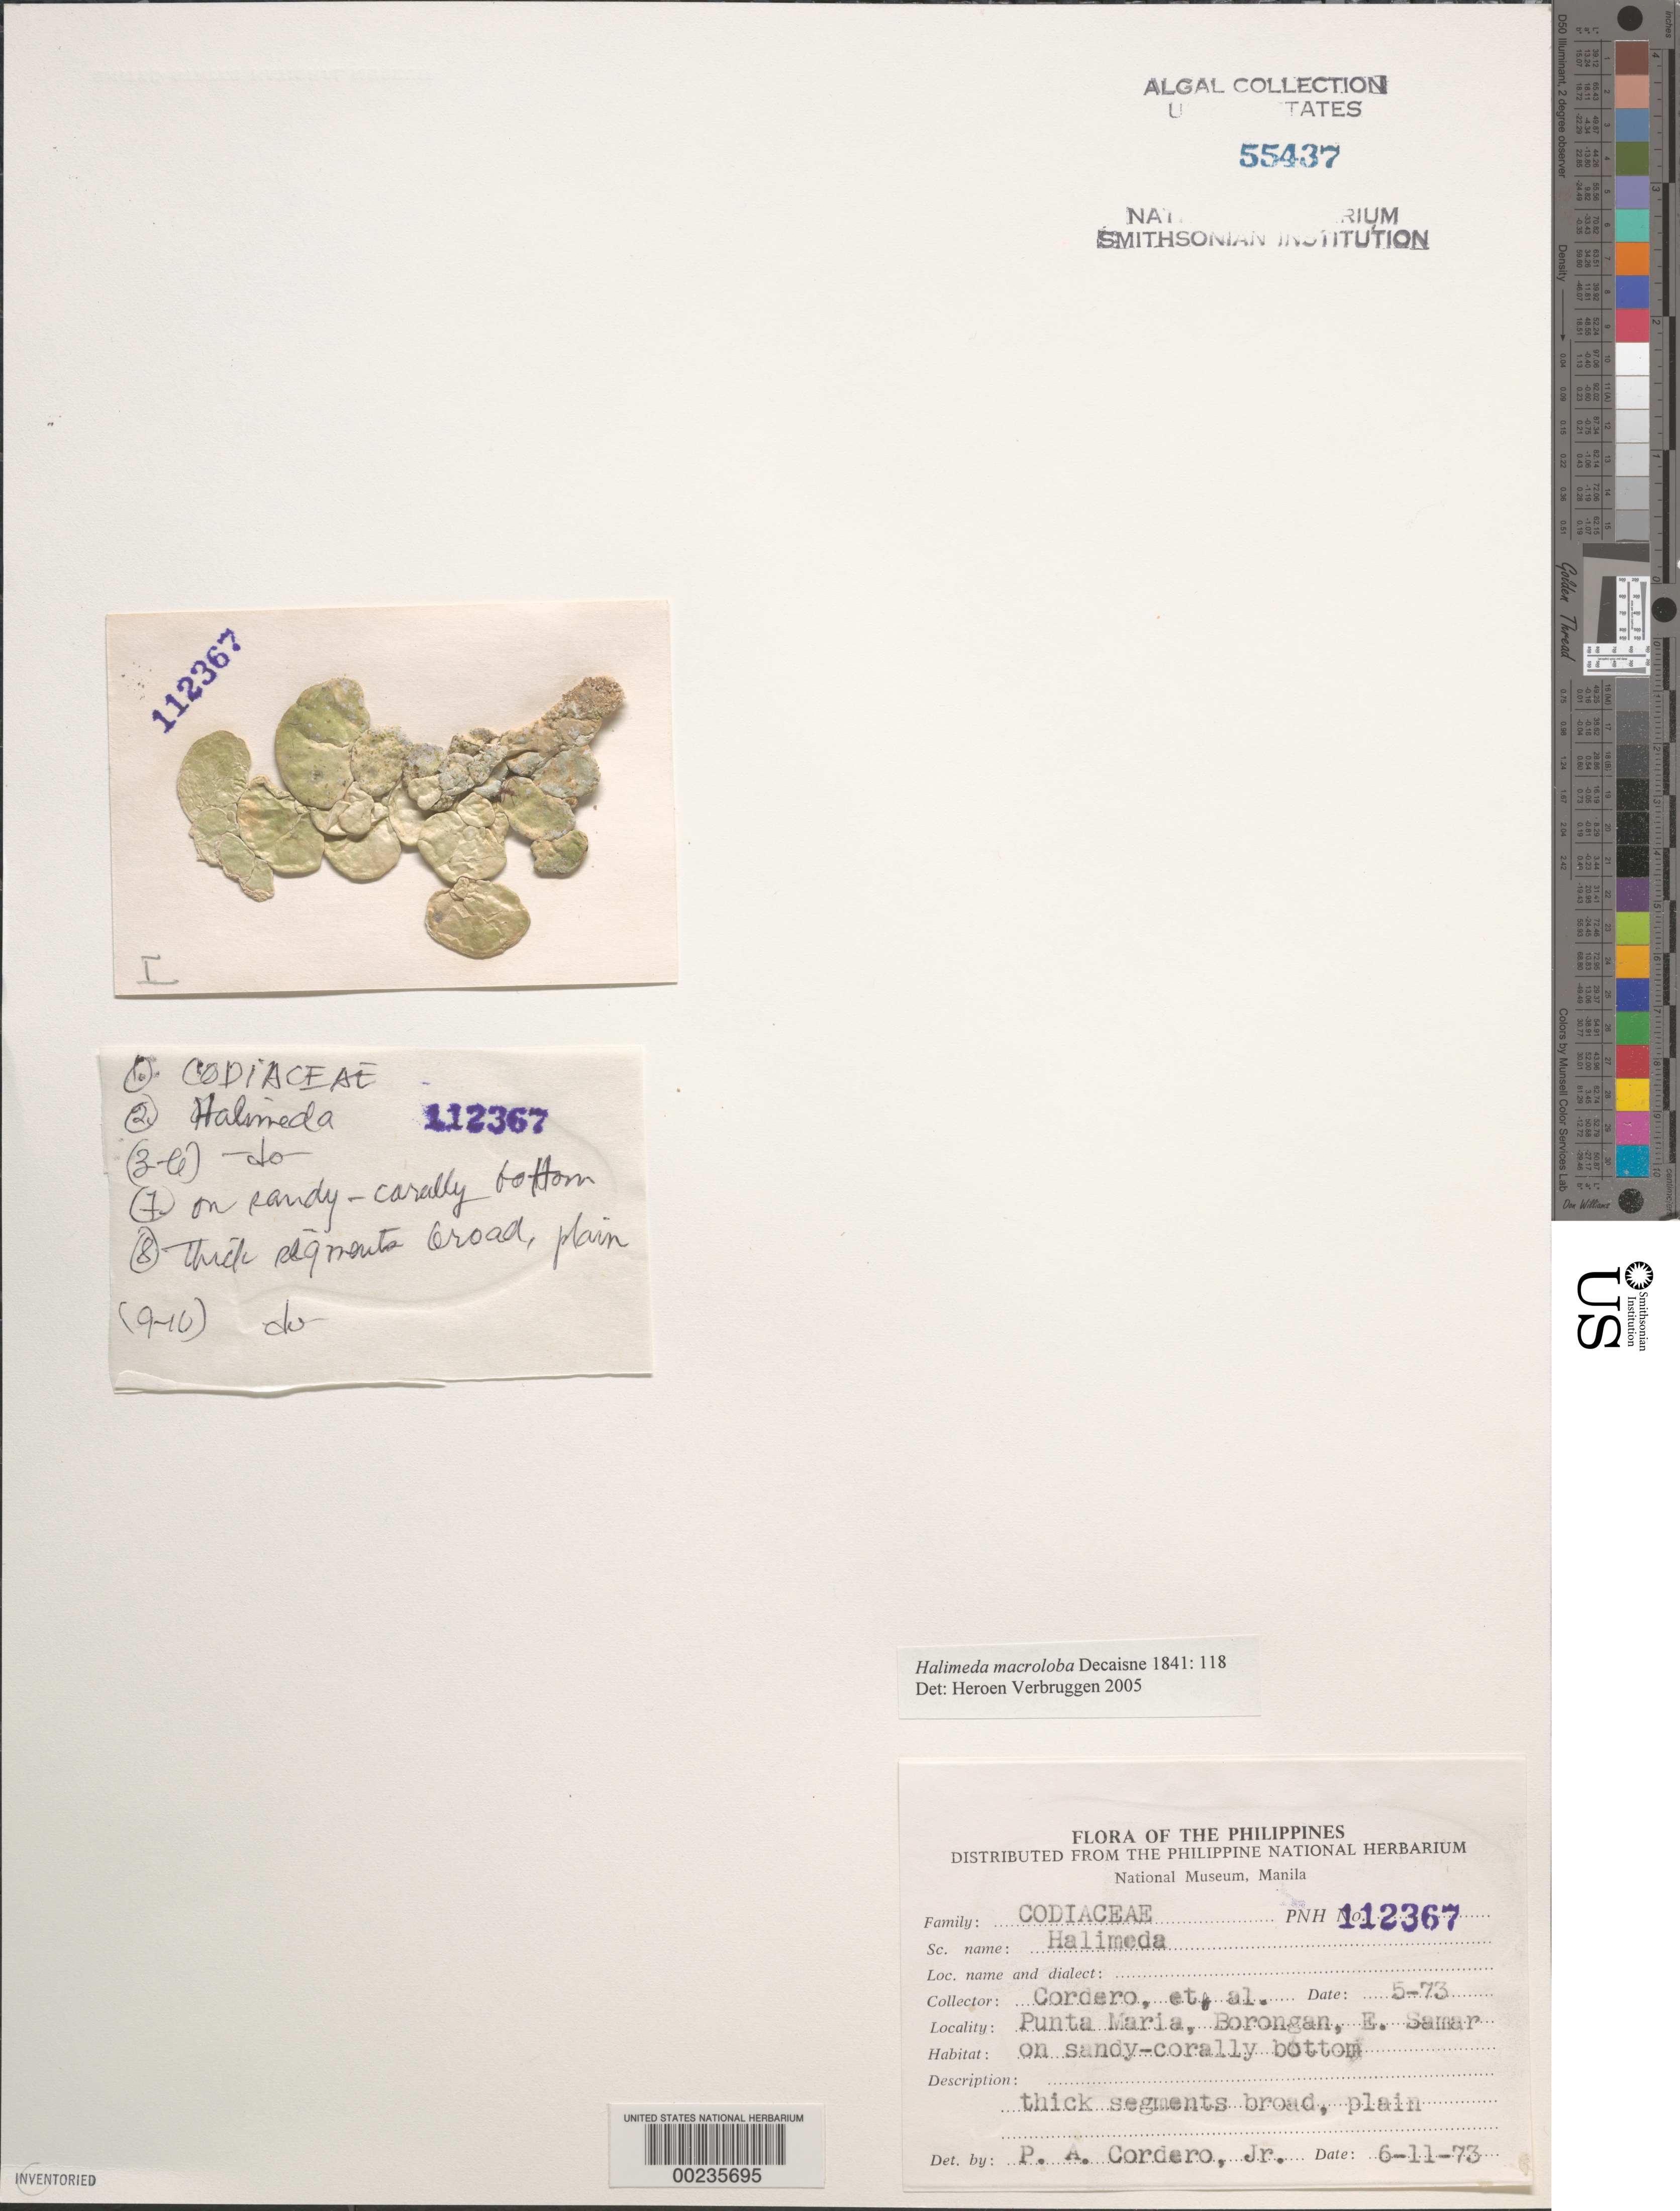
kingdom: Plantae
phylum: Chlorophyta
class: Ulvophyceae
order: Bryopsidales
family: Halimedaceae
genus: Halimeda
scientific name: Halimeda macroloba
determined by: Verbruggen, H.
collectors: P. A. Cordero et al.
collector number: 112367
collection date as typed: May 1973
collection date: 1973-05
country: Philippines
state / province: Eastern Visayas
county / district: Eastern Samar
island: Samar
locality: Punta Maria, Borongan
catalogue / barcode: US 55437